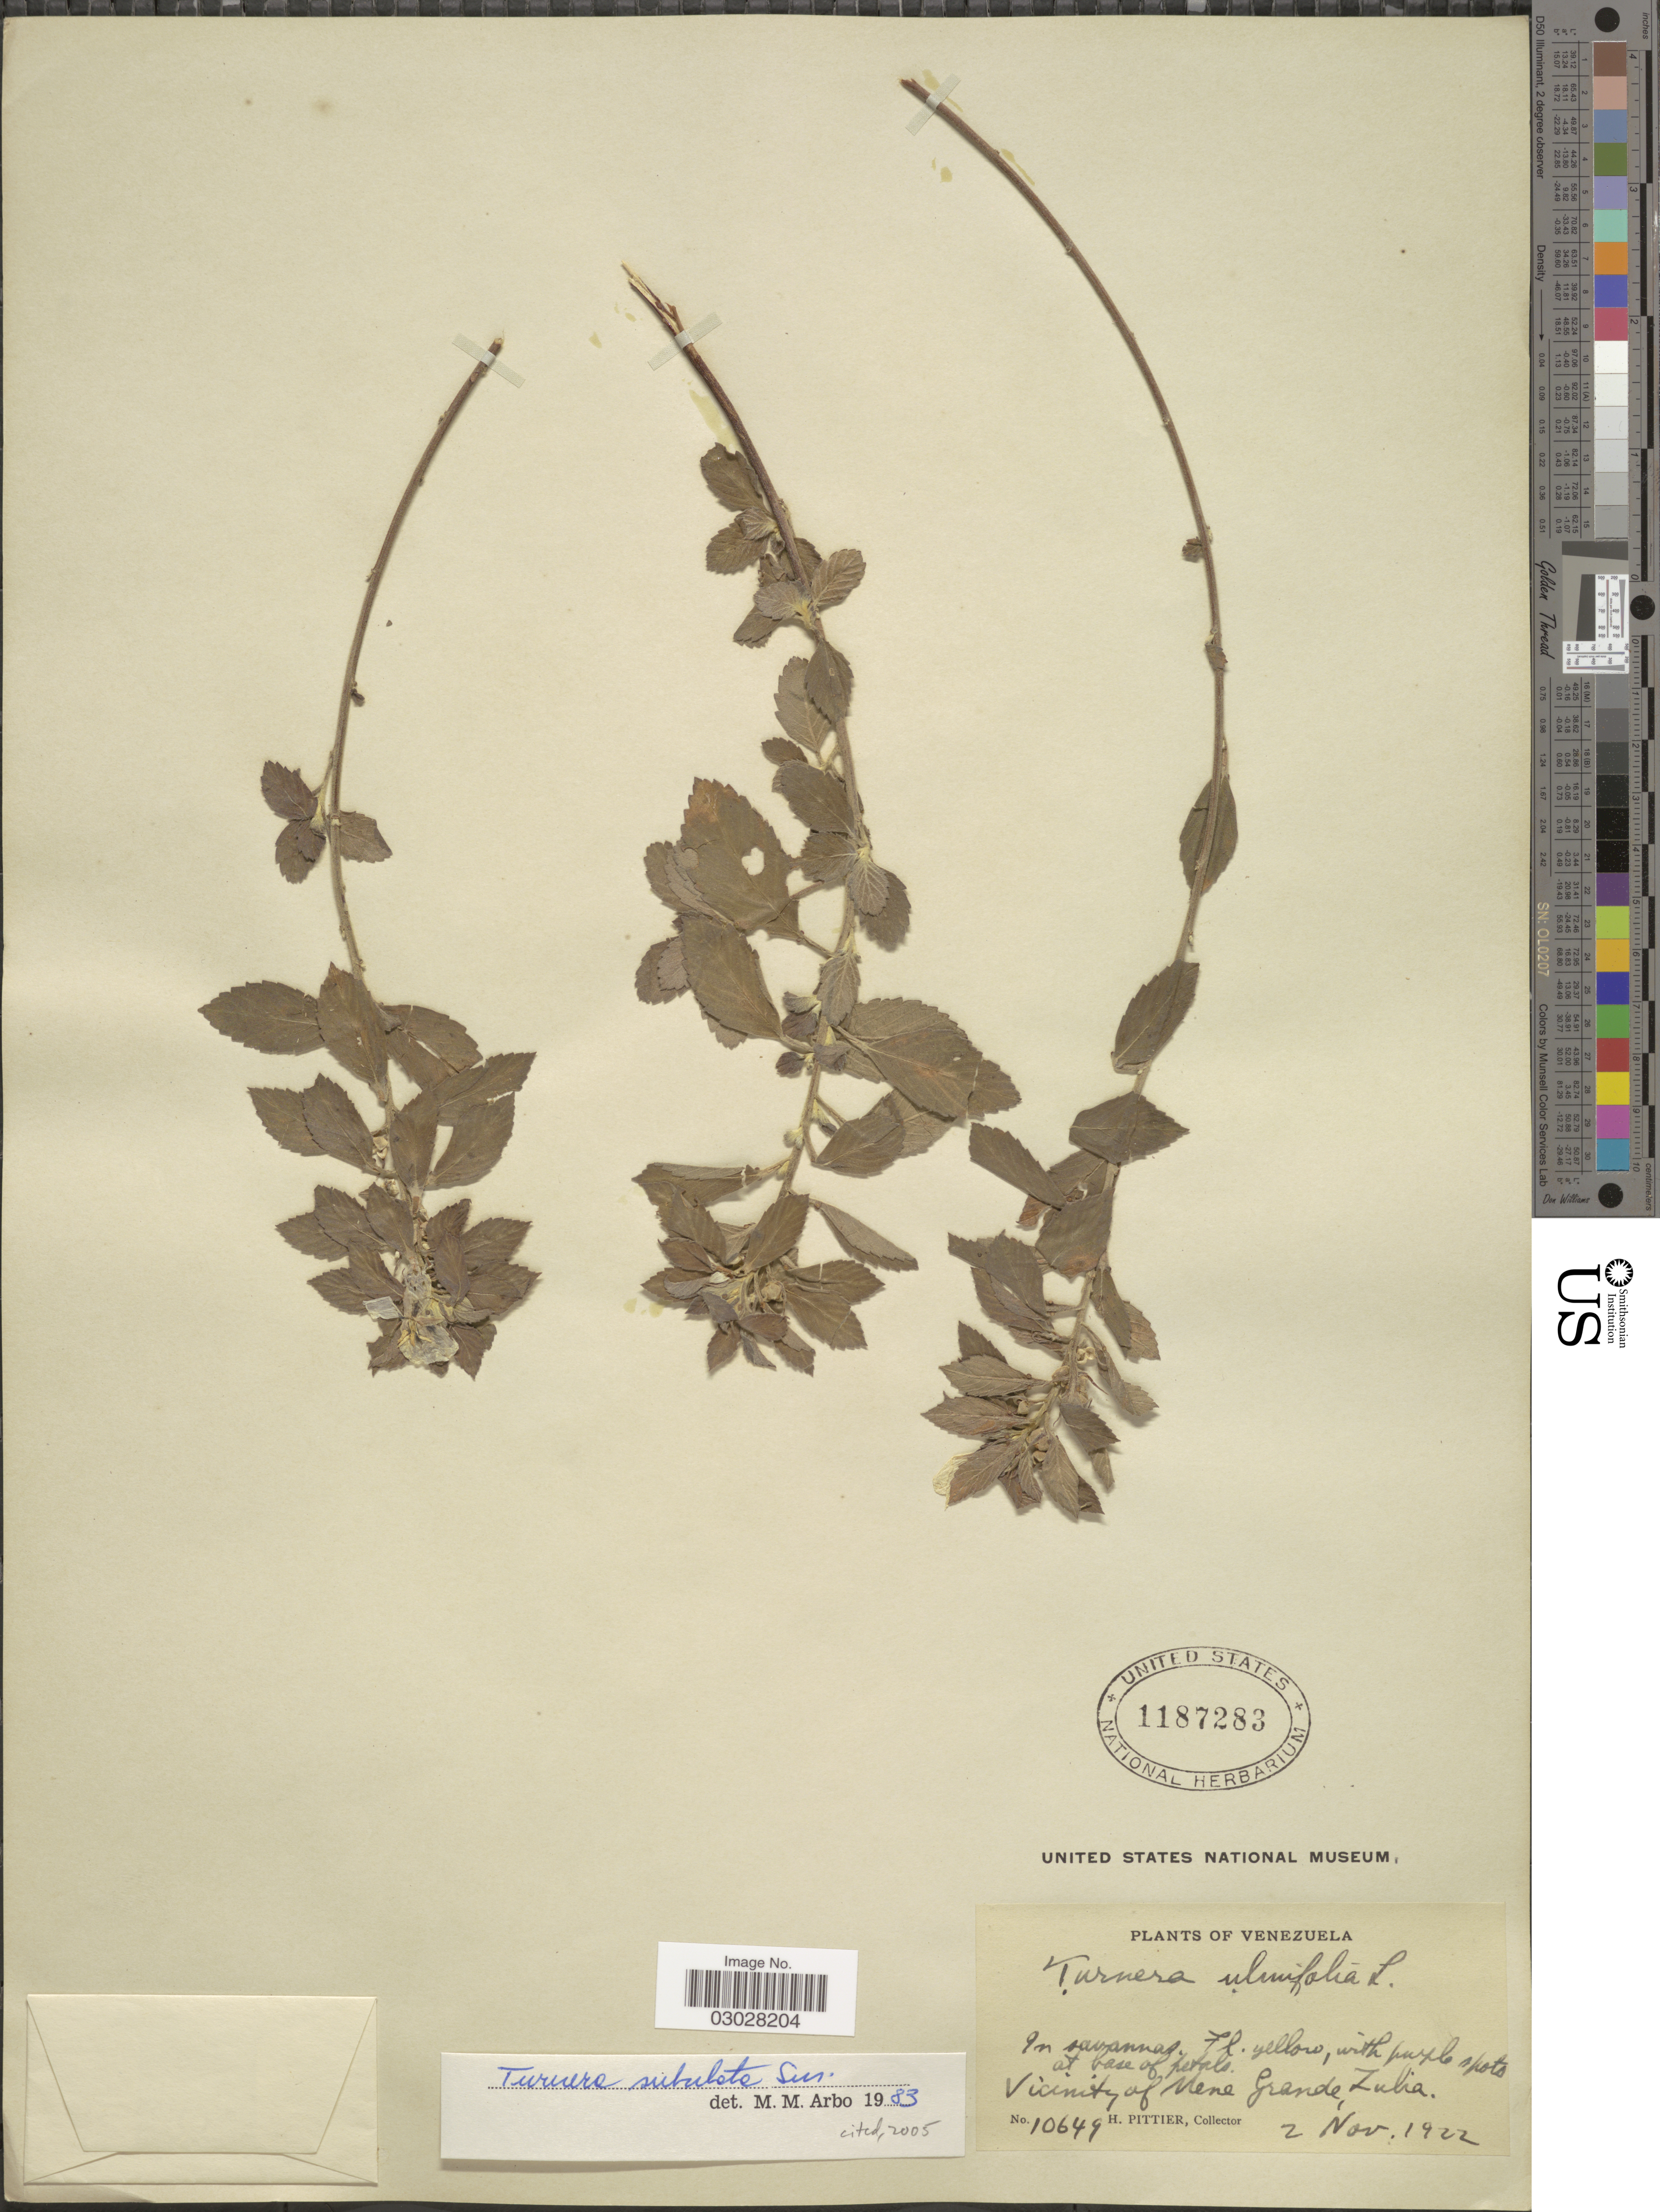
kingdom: Plantae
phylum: Tracheophyta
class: Magnoliopsida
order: Malpighiales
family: Turneraceae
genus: Turnera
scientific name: Turnera subulata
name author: Sm.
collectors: H. F. Pittier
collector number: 10649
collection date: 1922-11-02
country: Venezuela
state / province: Zulia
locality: Vicinity of Mene Grande, Zulia.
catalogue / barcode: US 1187283